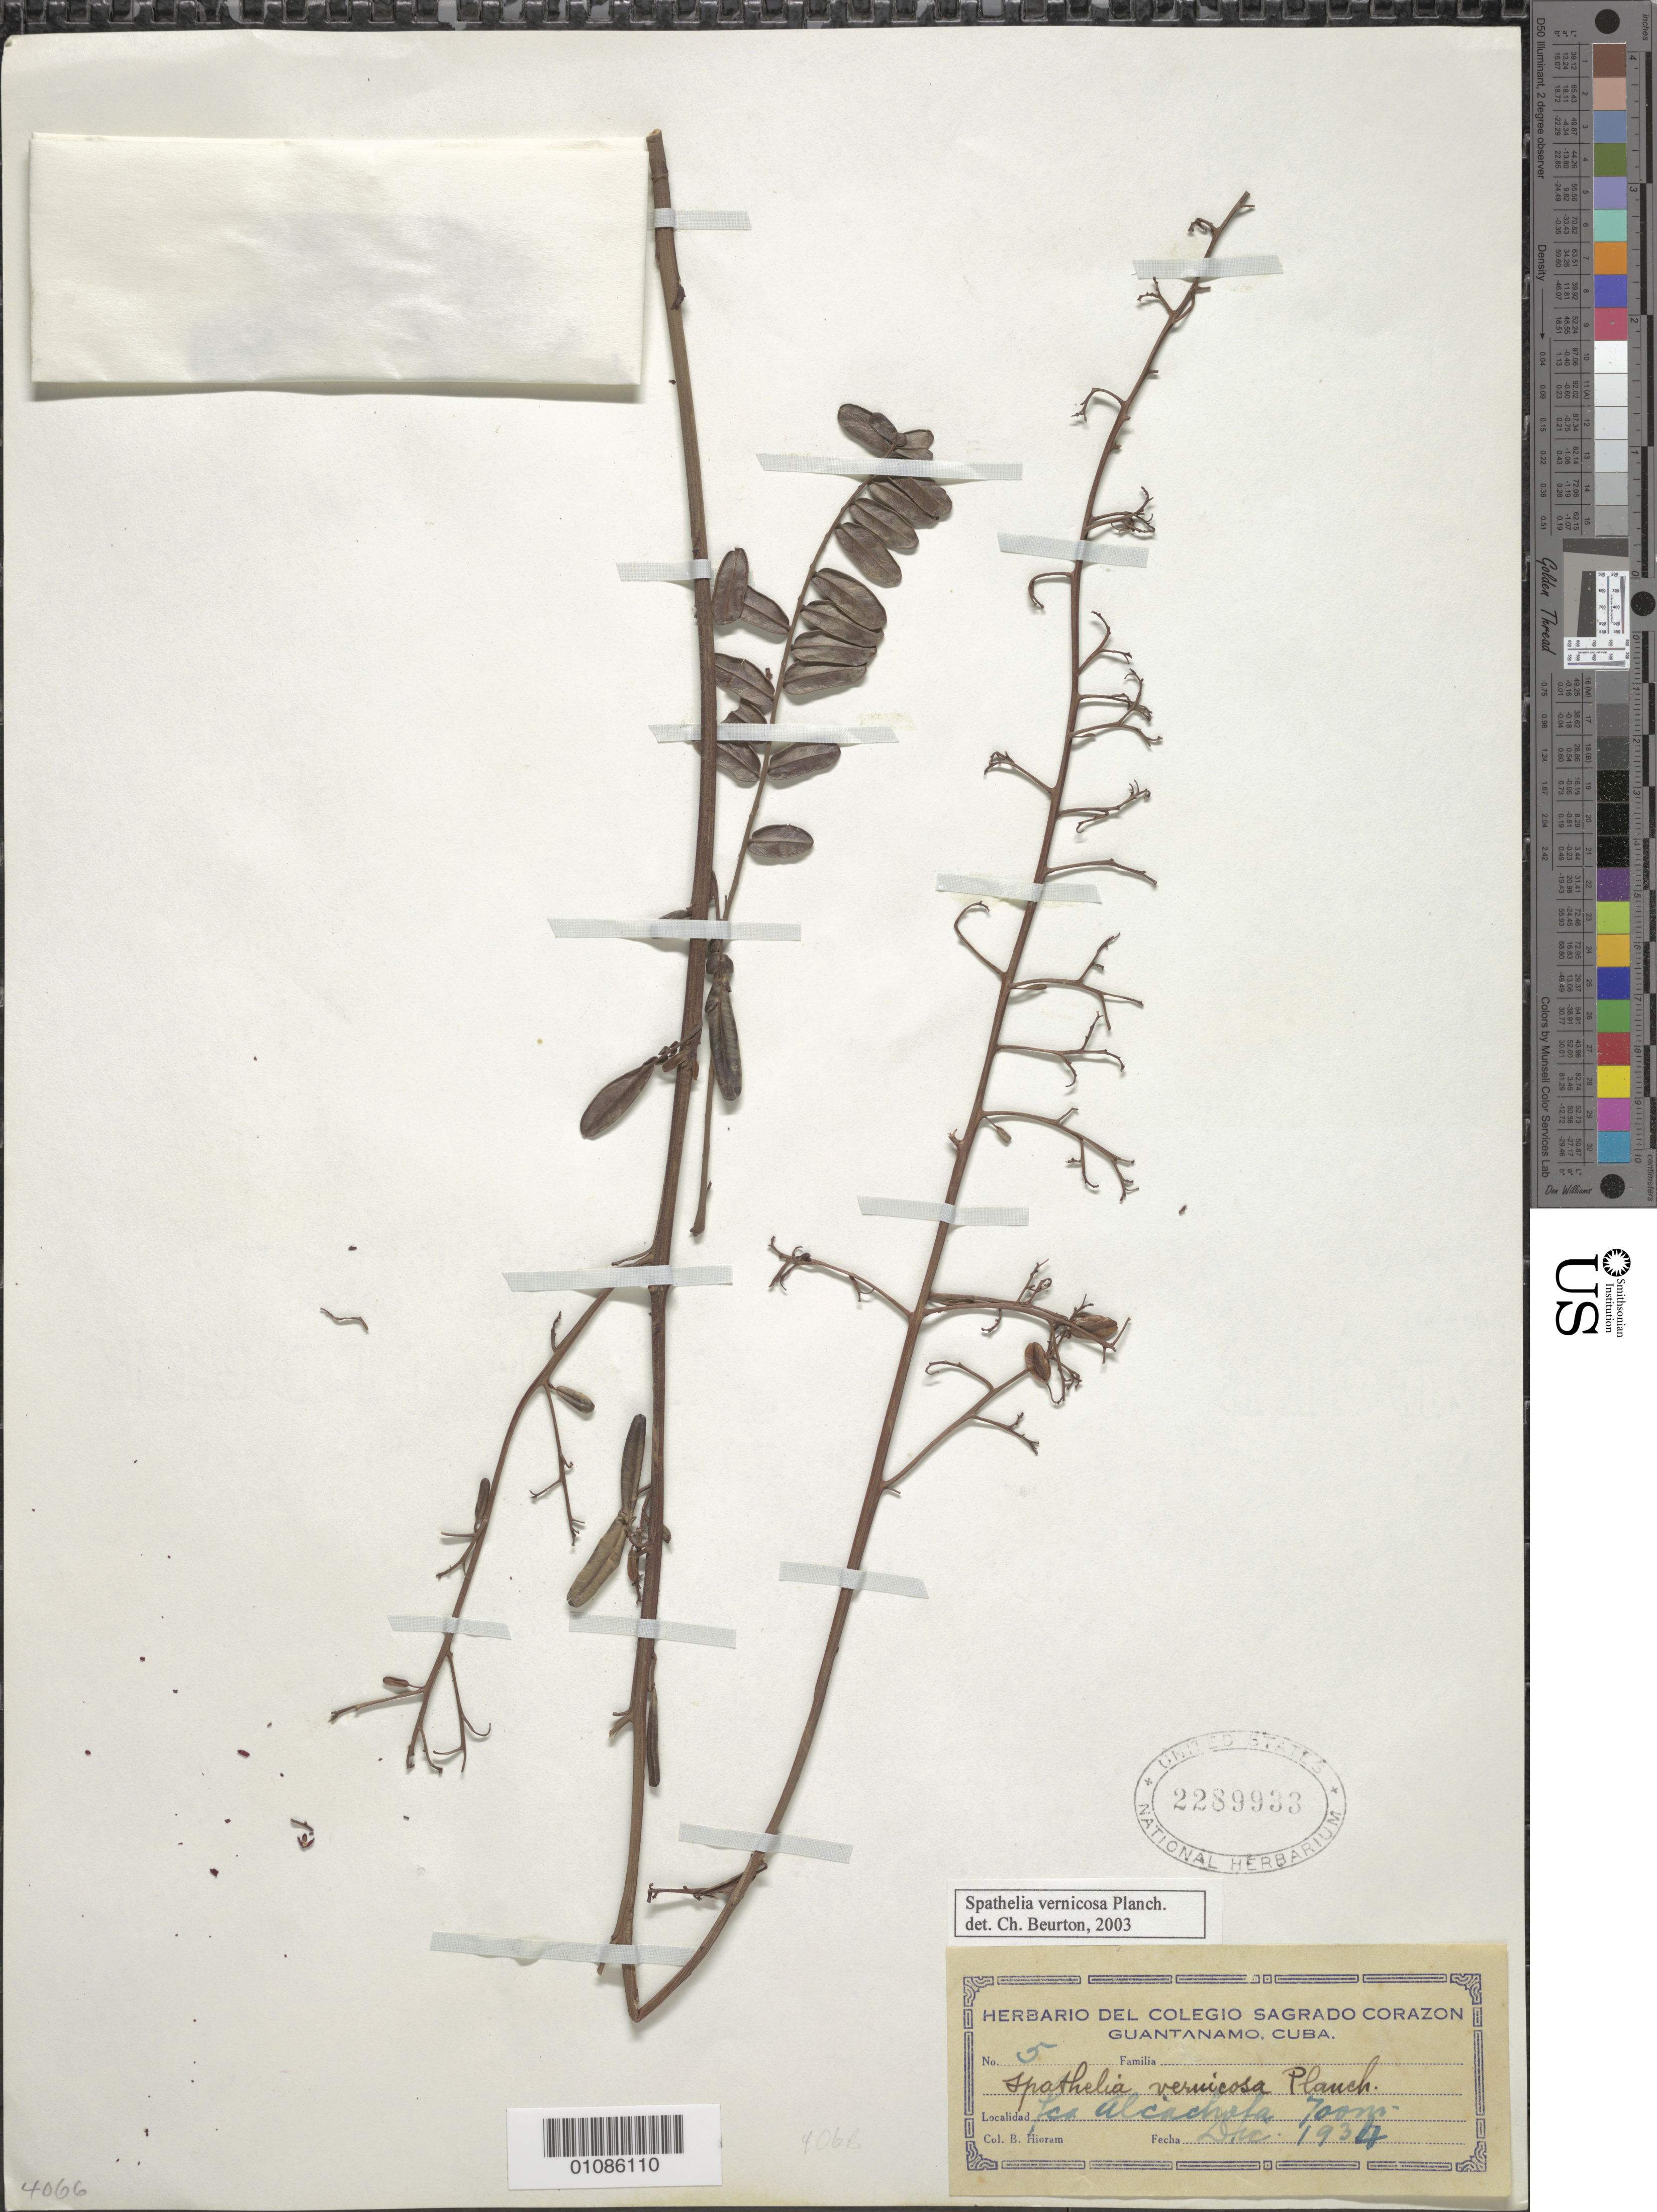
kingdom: Plantae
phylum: Tracheophyta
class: Magnoliopsida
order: Sapindales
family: Rutaceae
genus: Spathelia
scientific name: Spathelia vernicosa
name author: Planch.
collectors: Bro. Hioram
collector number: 5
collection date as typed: Dec 1934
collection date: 1934-12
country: Cuba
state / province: Guantánamo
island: Cuba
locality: Guantánamo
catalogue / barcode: US 2289933